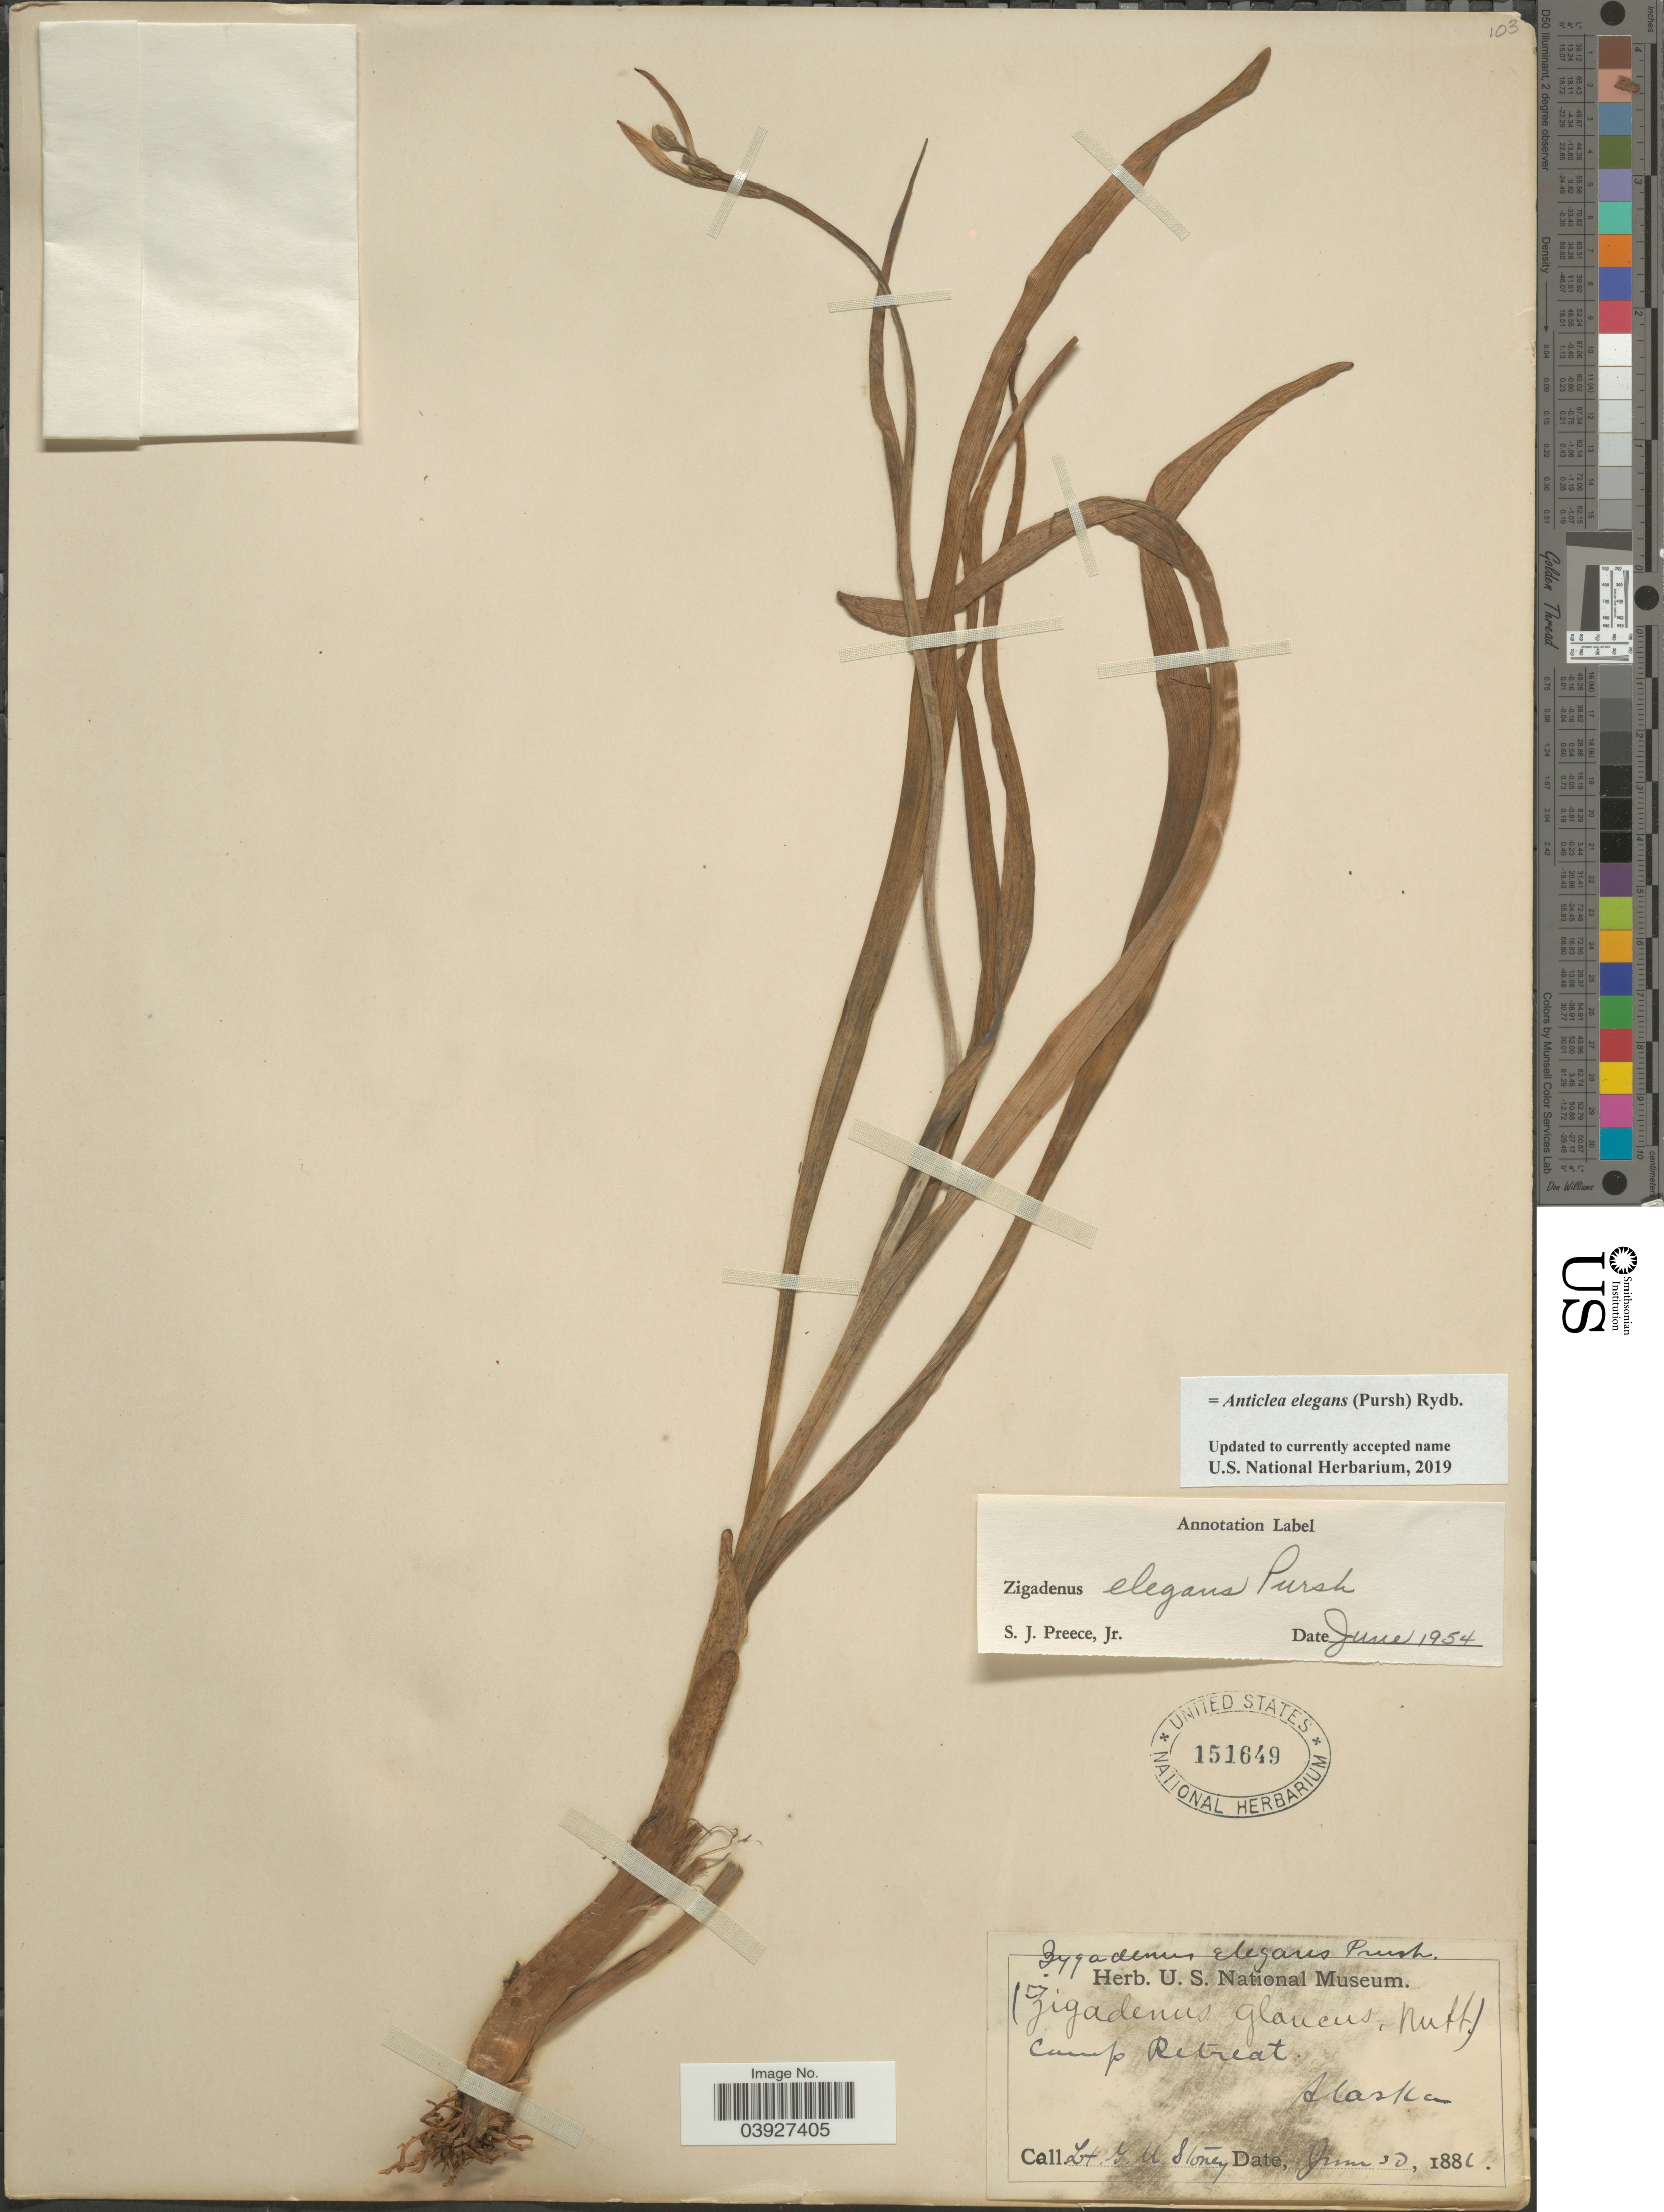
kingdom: Plantae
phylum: Tracheophyta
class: Liliopsida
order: Liliales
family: Melanthiaceae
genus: Anticlea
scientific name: Anticlea elegans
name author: (Pursh) Rydb.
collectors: G. Stoney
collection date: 1881-06-30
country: United States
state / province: Alaska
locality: Camp Retreat.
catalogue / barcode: US 151649